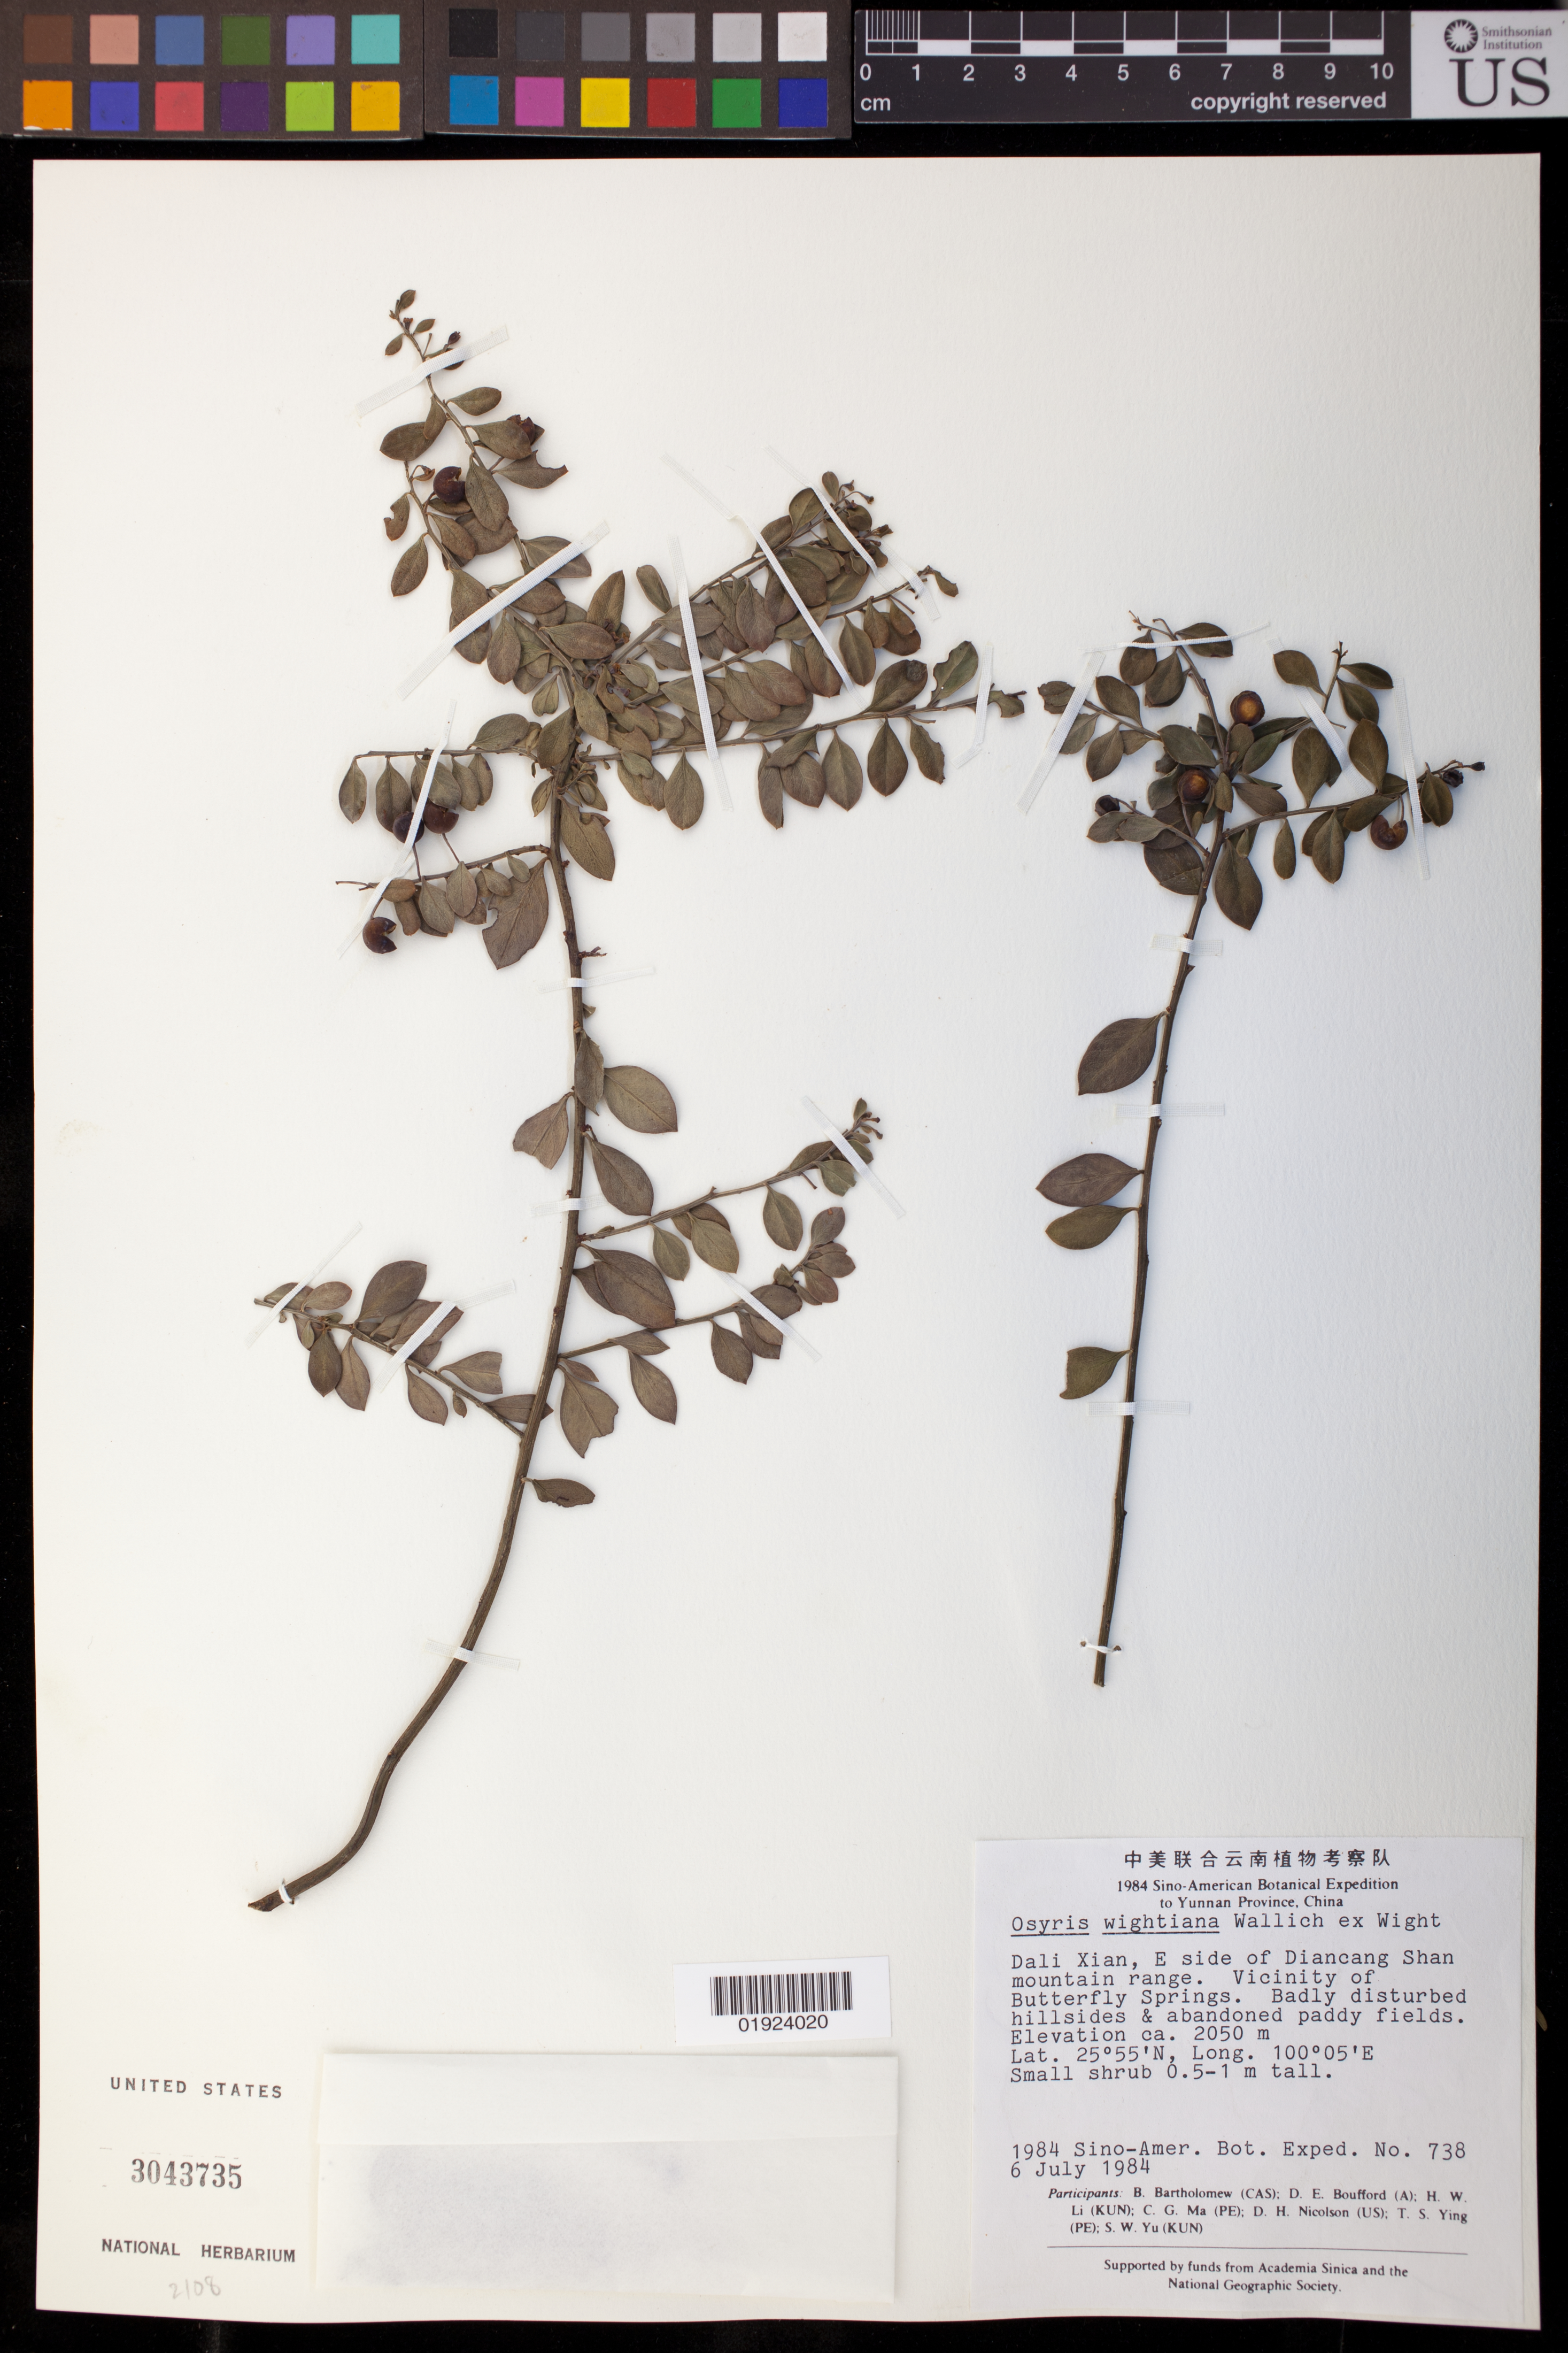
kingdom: Plantae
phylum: Tracheophyta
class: Magnoliopsida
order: Santalales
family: Santalaceae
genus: Osyris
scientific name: Osyris wightiana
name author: Wall. ex Wight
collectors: B. Bartholomew, D. Bouffod, H. W. Li, C. Ma, D. H. Nicolson & T. Ying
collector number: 738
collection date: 1984-07-06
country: China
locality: Dali Xain, E side of Diancang Shan Mountain Range. Vicinity of Butterfly Springs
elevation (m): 2050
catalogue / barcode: US 3043735